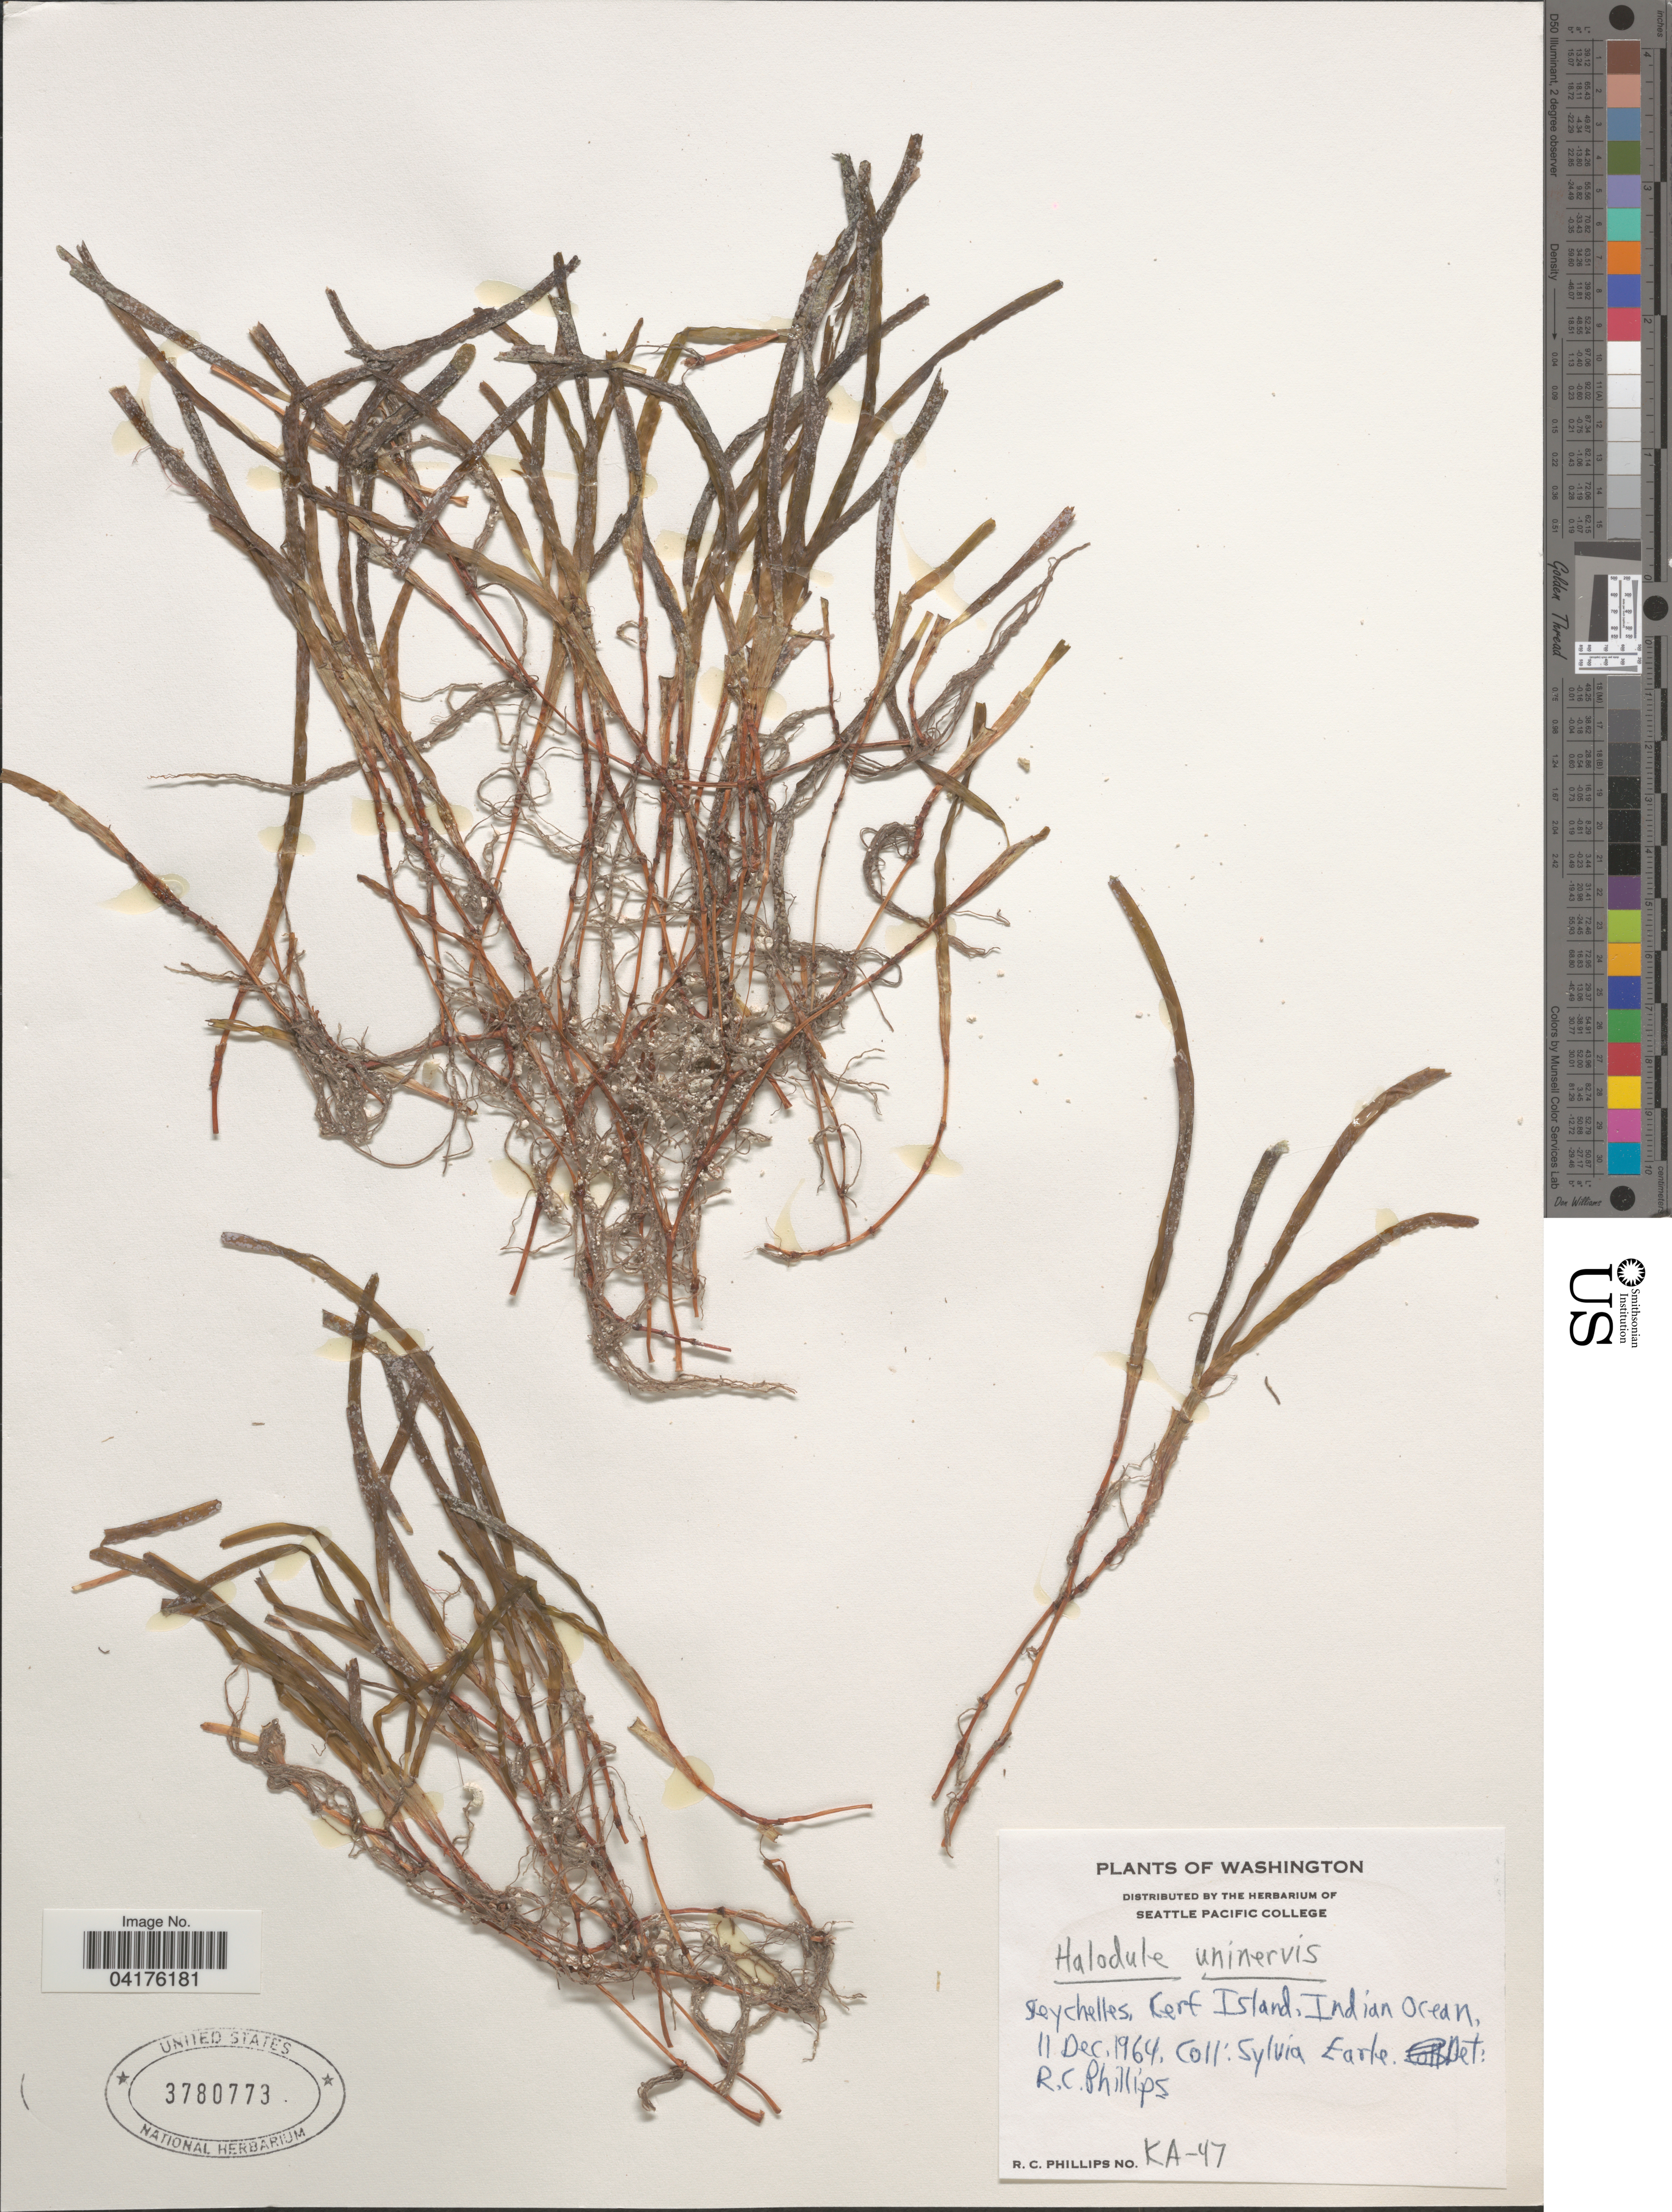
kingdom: Plantae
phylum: Tracheophyta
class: Liliopsida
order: Alismatales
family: Cymodoceaceae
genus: Halodule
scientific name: Halodule uninervis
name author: (Forssk.) Asch.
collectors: S. A. Earle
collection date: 1964-12-11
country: Seychelles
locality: Cerf Island, Indian Ocean.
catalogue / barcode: US 3780773